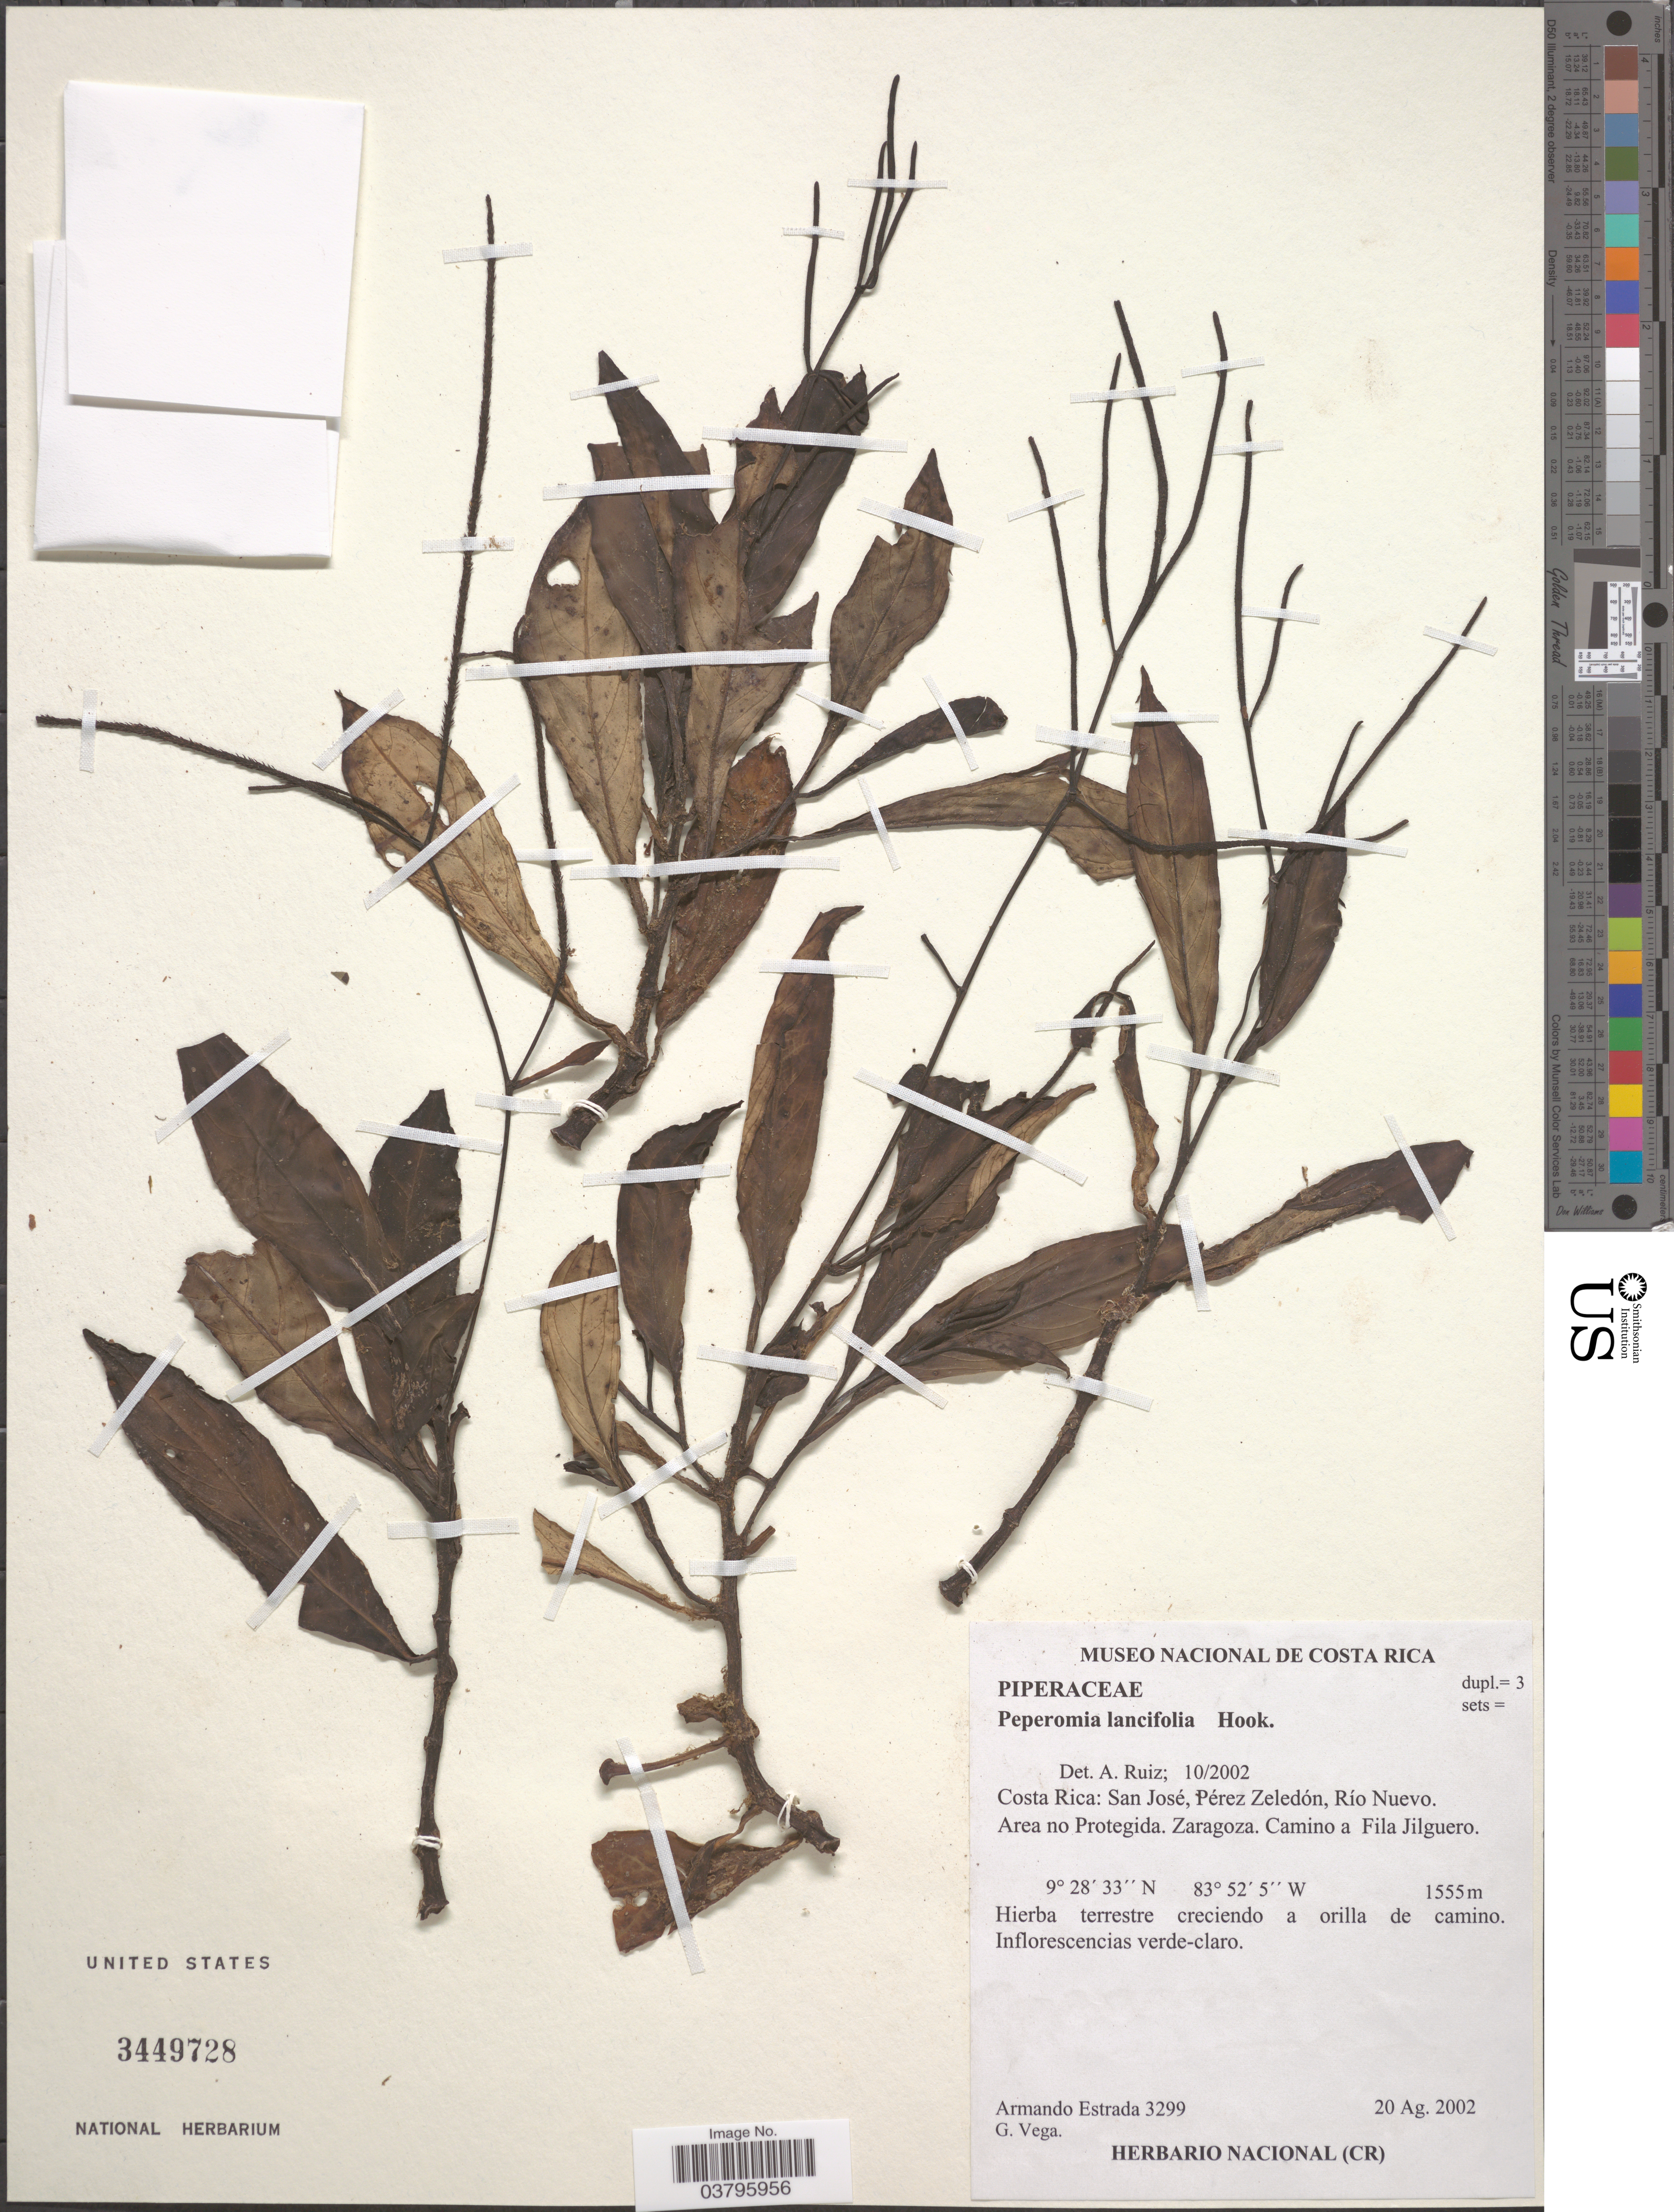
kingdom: Plantae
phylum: Tracheophyta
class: Magnoliopsida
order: Piperales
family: Piperaceae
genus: Peperomia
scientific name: Peperomia lancifolia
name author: Hook.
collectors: A. Estrada & G. Vega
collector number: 3299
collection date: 2002-08-20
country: Costa Rica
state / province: San José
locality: Pérez Zeledón, Río Nuevo. Area no Protegida. Zaragoza. Camino a Fila Jilguero.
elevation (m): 1555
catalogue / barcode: US 3449728